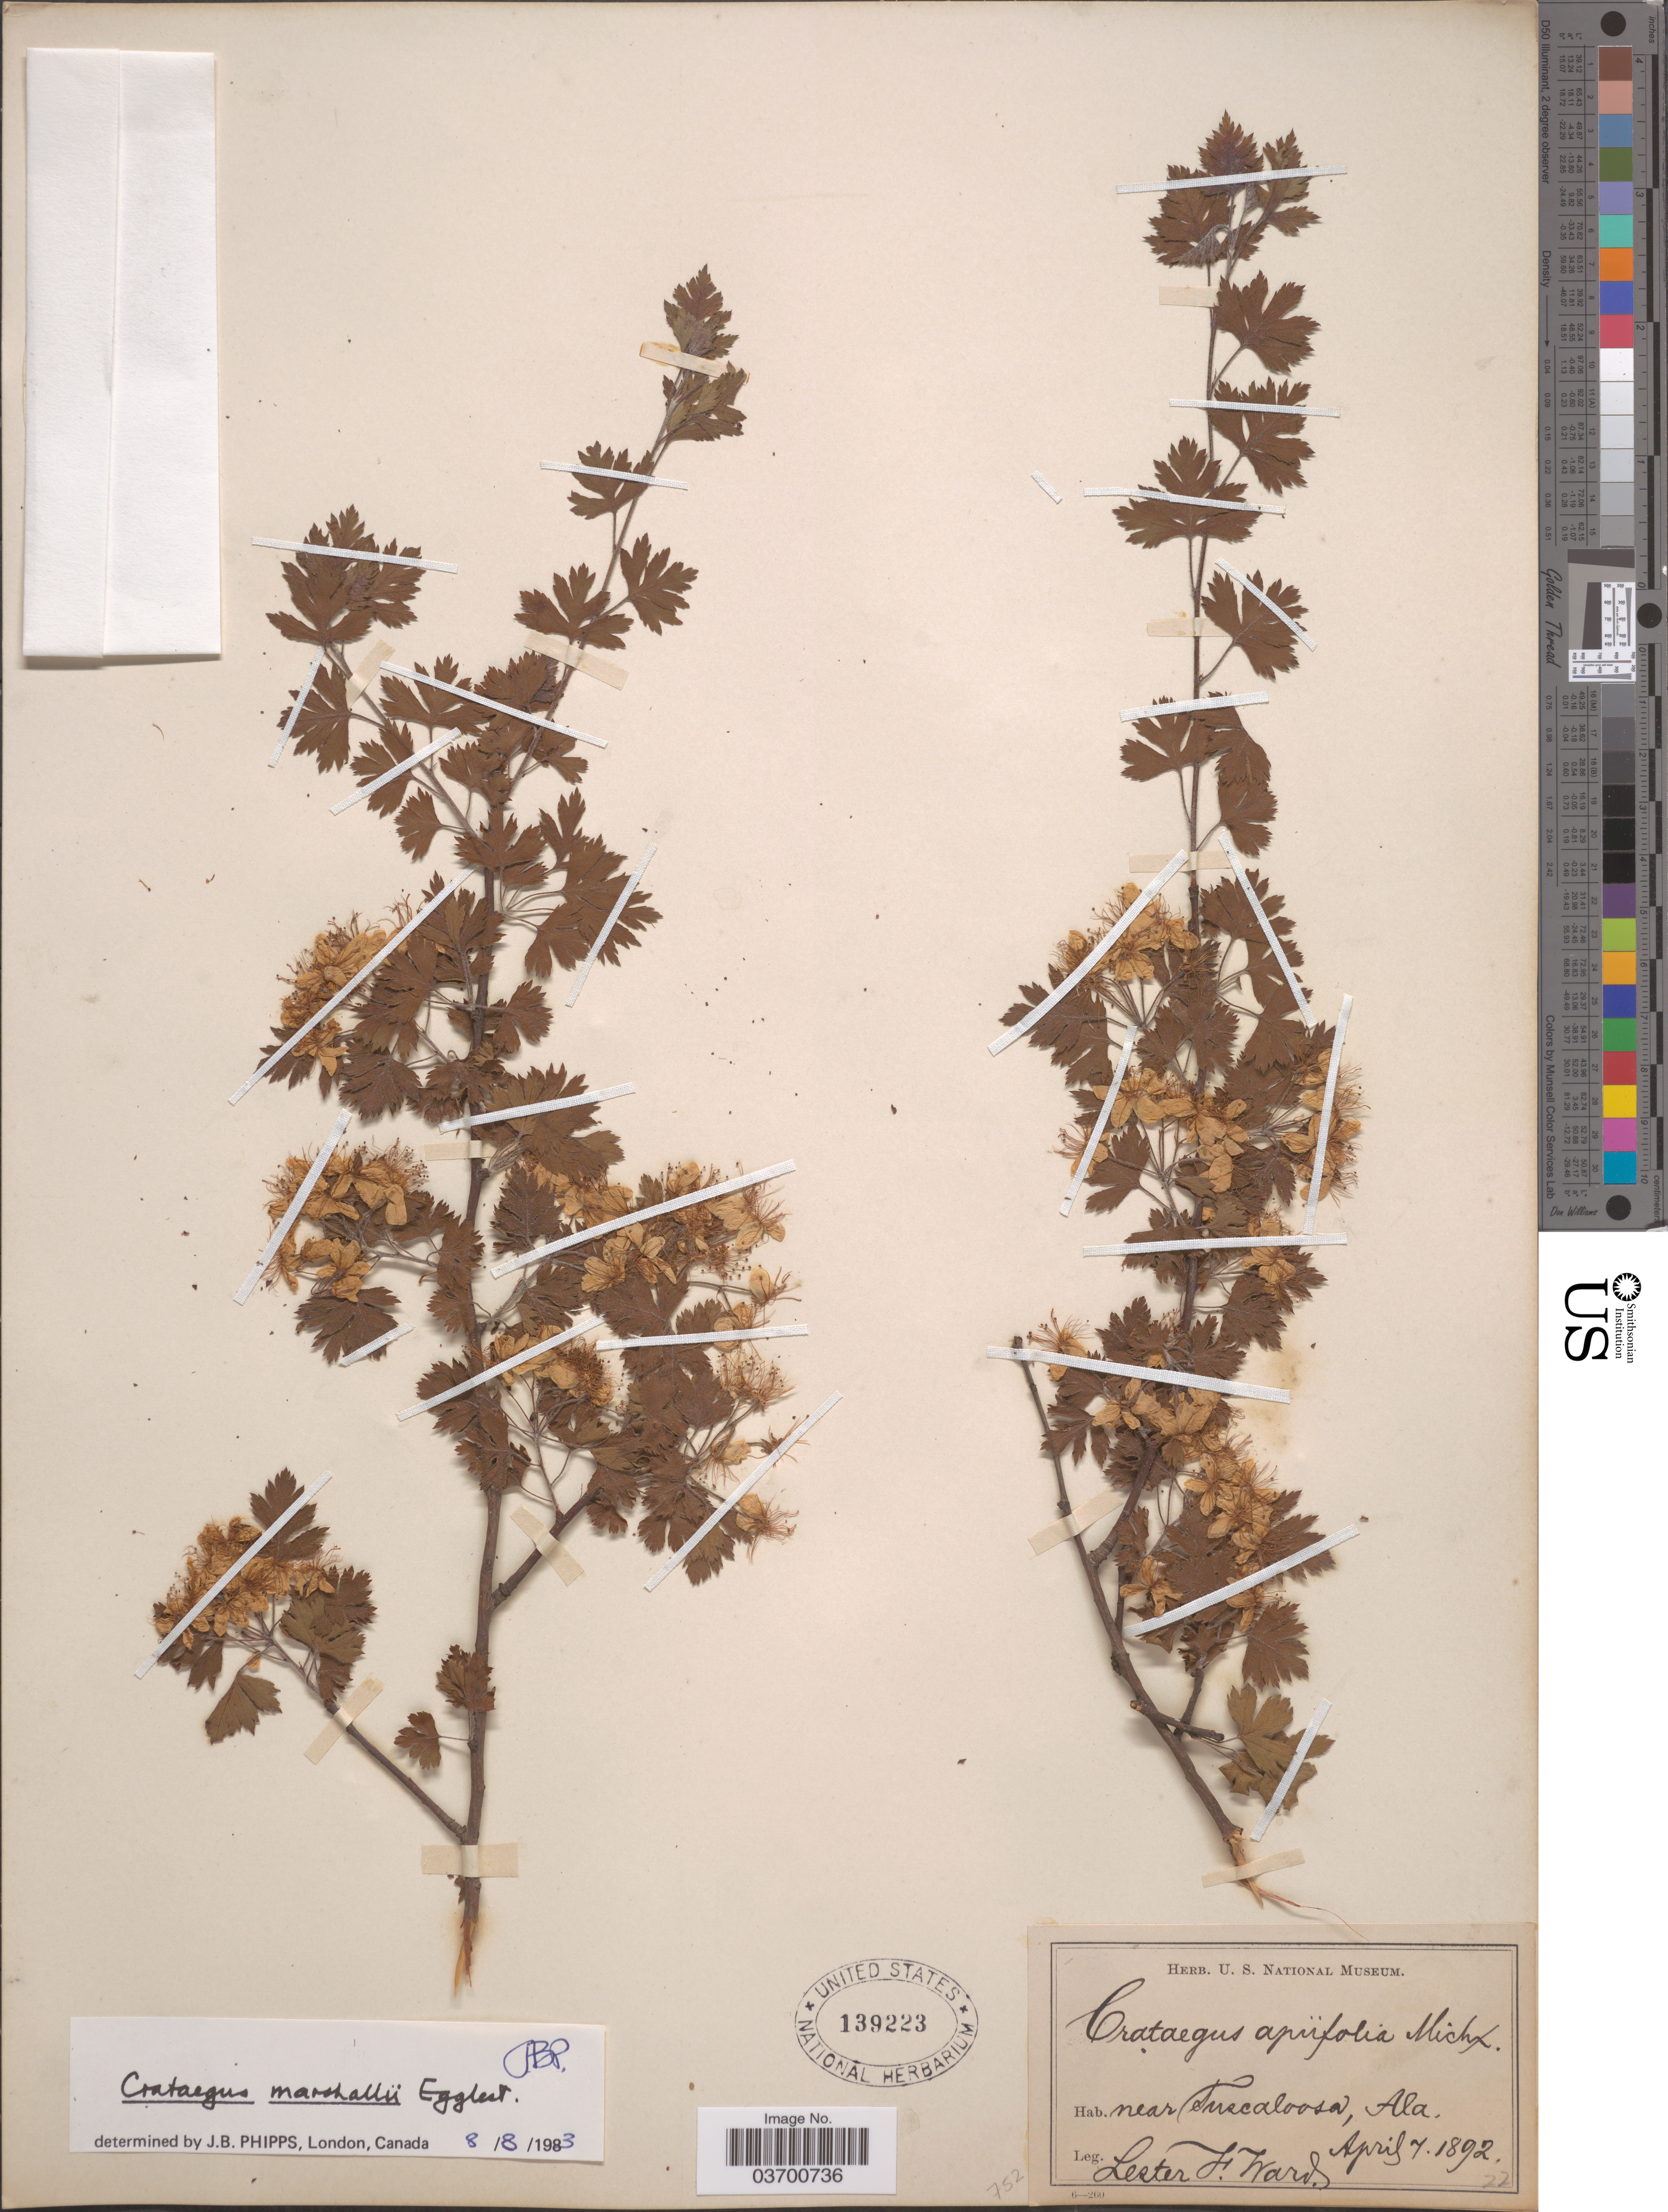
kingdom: Plantae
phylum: Tracheophyta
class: Magnoliopsida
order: Rosales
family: Rosaceae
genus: Crataegus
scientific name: Crataegus marshallii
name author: Eggl.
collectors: L. F. Ward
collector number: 22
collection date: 1892-04-07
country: United States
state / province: Alabama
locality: Near Tuscaloosa.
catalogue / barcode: US 139223